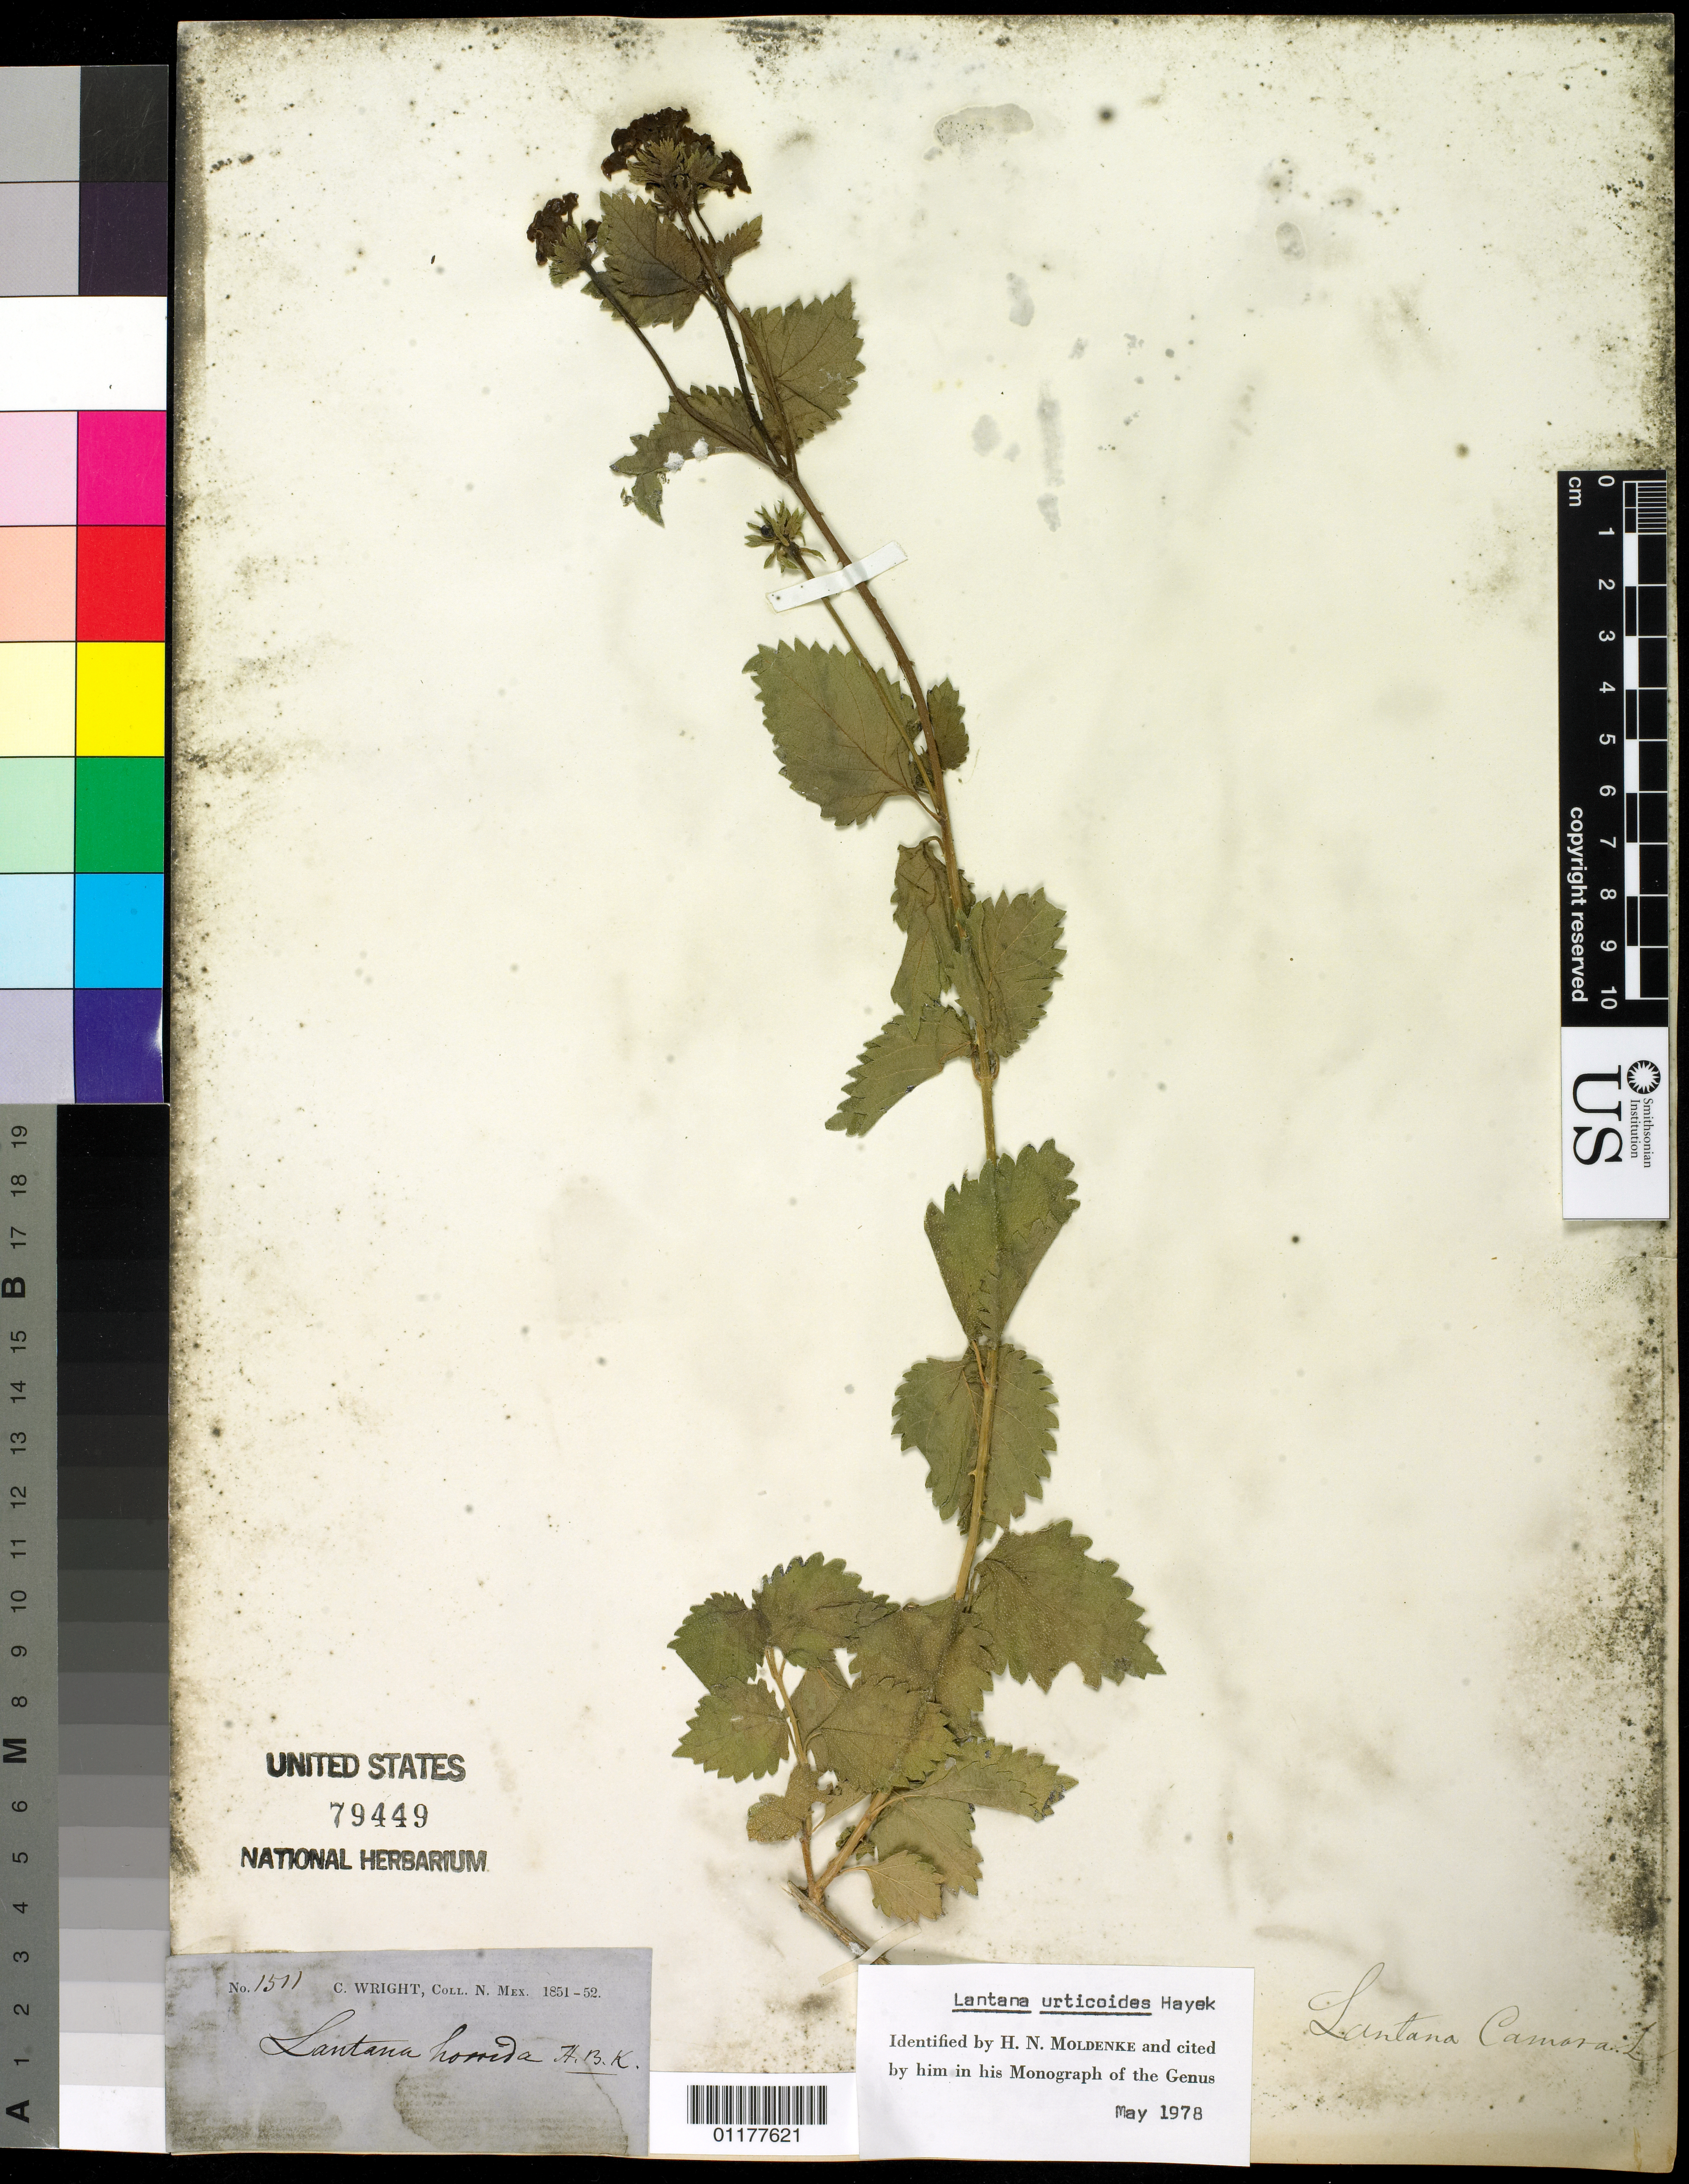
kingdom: Plantae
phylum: Tracheophyta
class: Magnoliopsida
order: Lamiales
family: Verbenaceae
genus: Lantana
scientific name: Lantana urticoides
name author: Hayek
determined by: Moldenke, H. N.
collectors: C. Wright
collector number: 1511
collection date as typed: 1851 to -- --- 1852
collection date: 1851/1852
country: United States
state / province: New Mexico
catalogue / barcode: US 79449